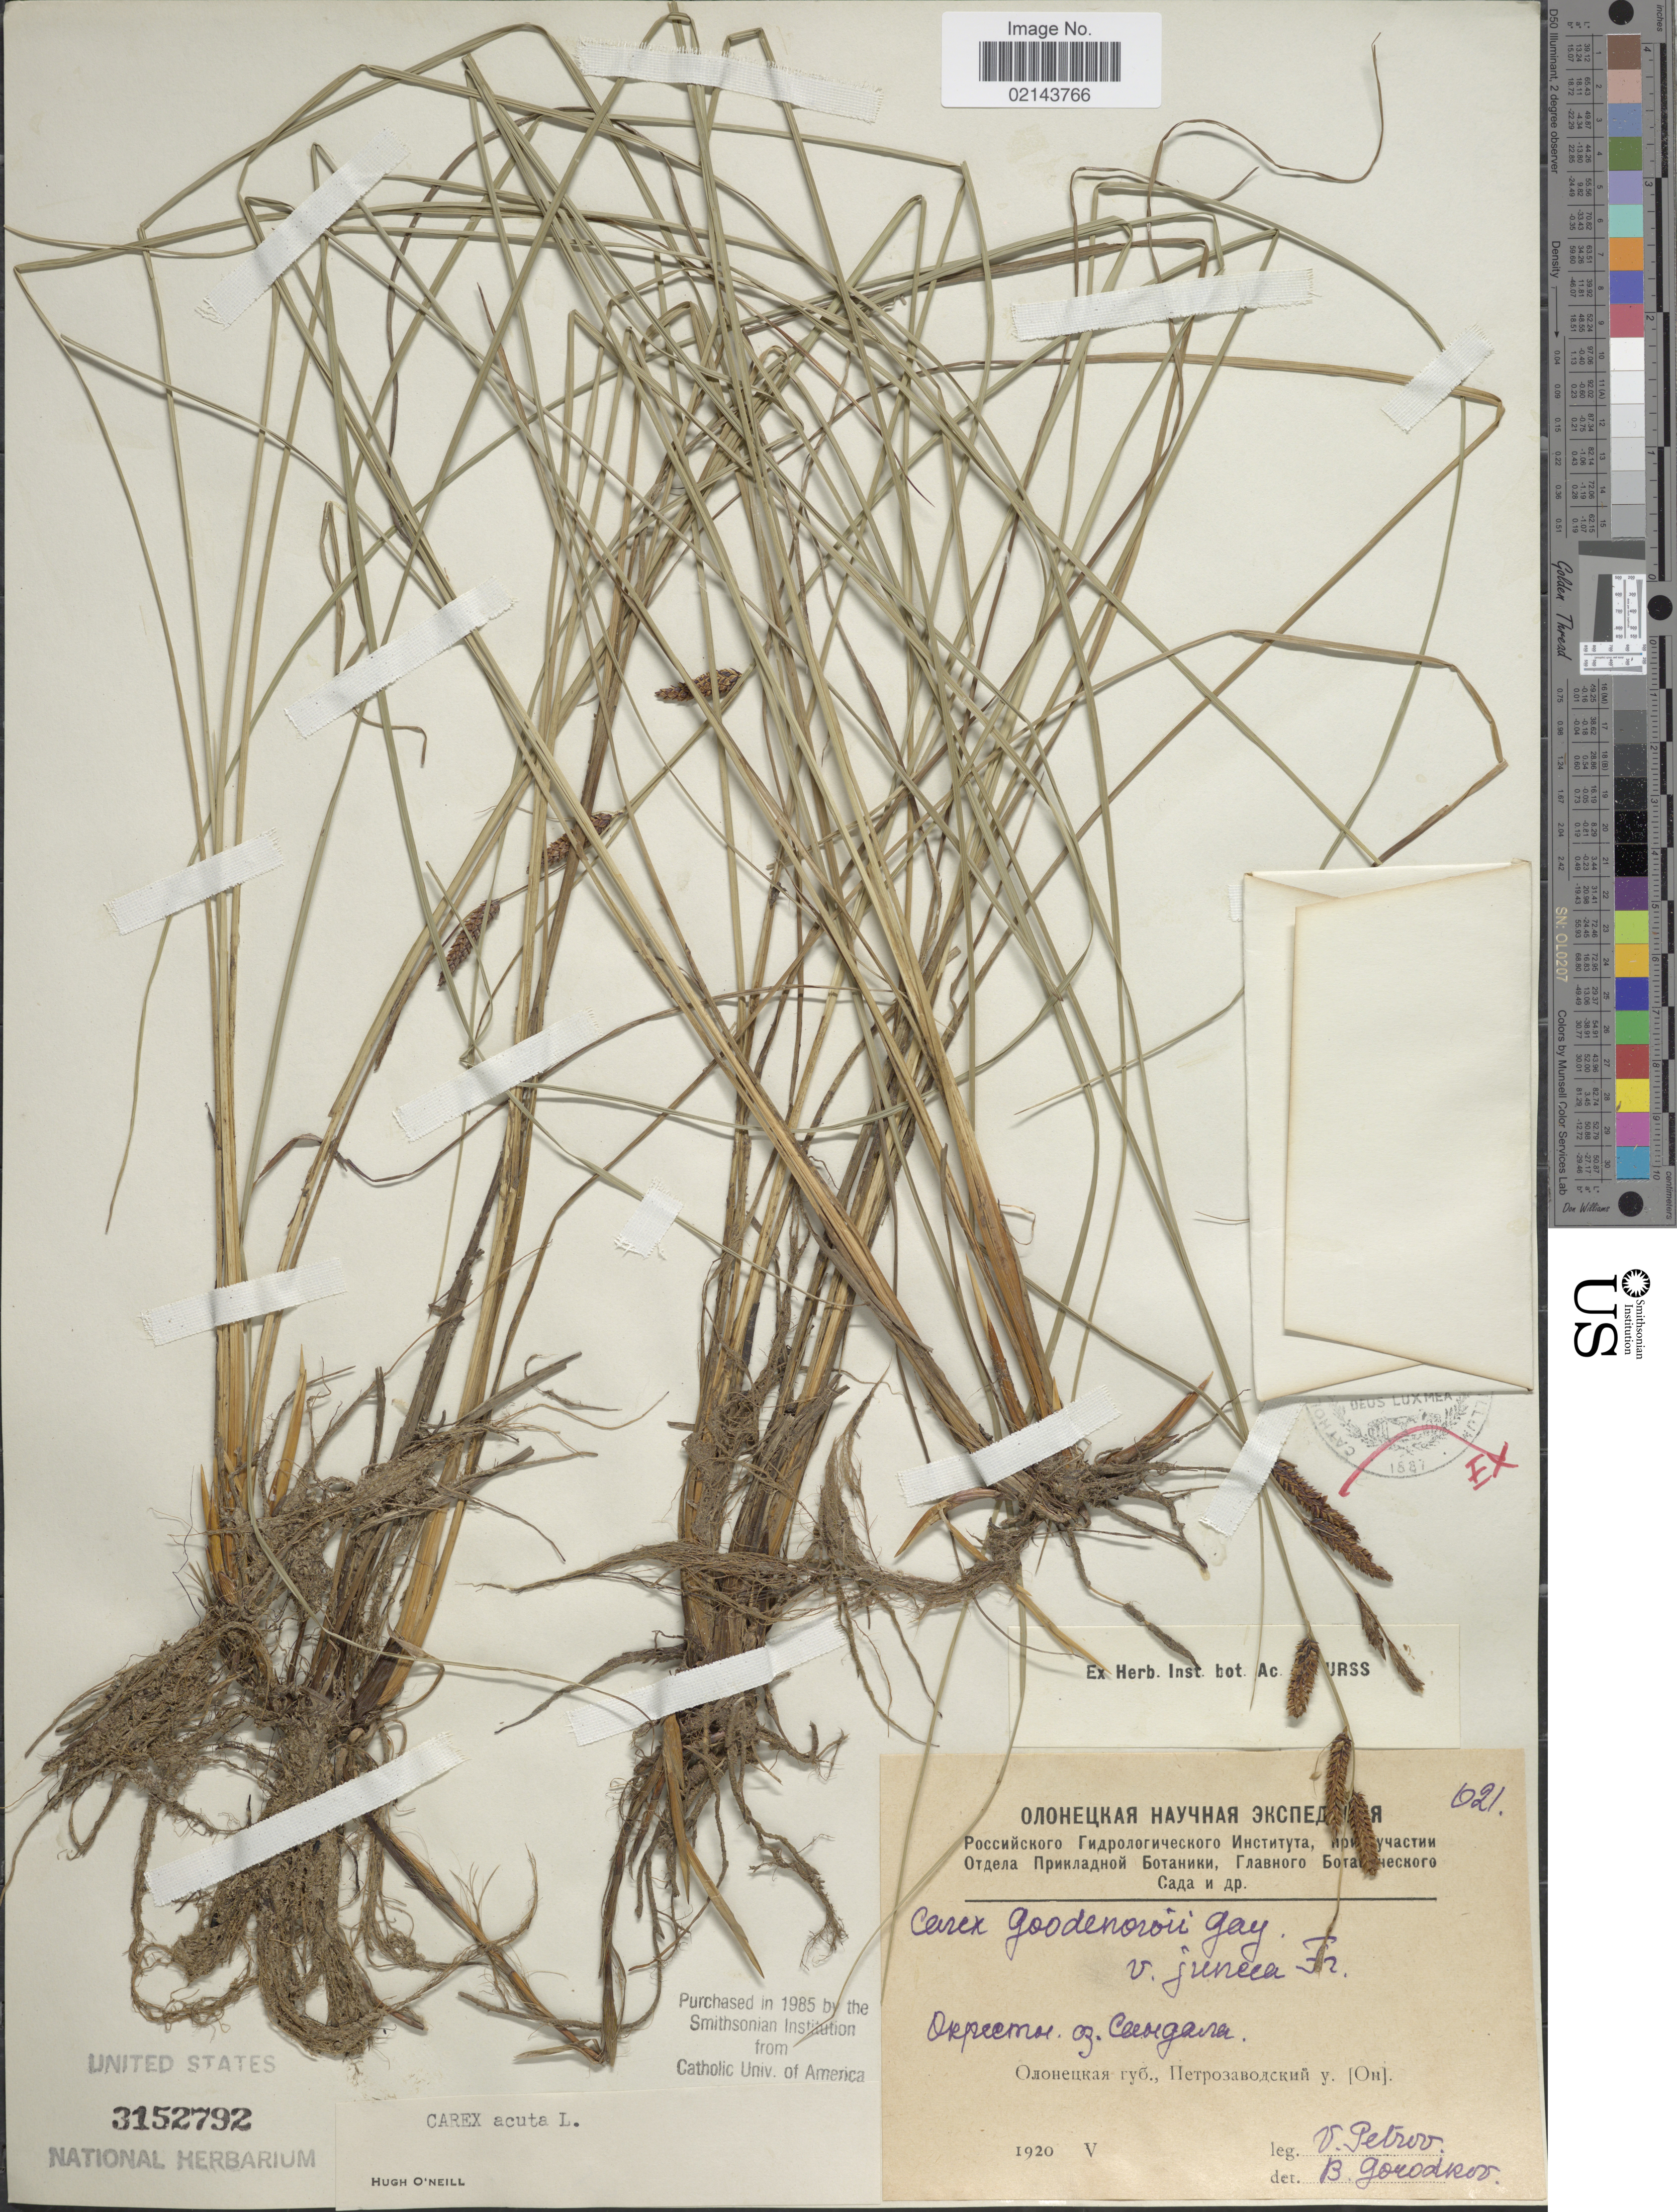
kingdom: Plantae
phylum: Tracheophyta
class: Liliopsida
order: Poales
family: Cyperaceae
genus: Carex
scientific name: Carex acuta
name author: L.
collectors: V. Petrov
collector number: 621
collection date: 1920-05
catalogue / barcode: US 3152792